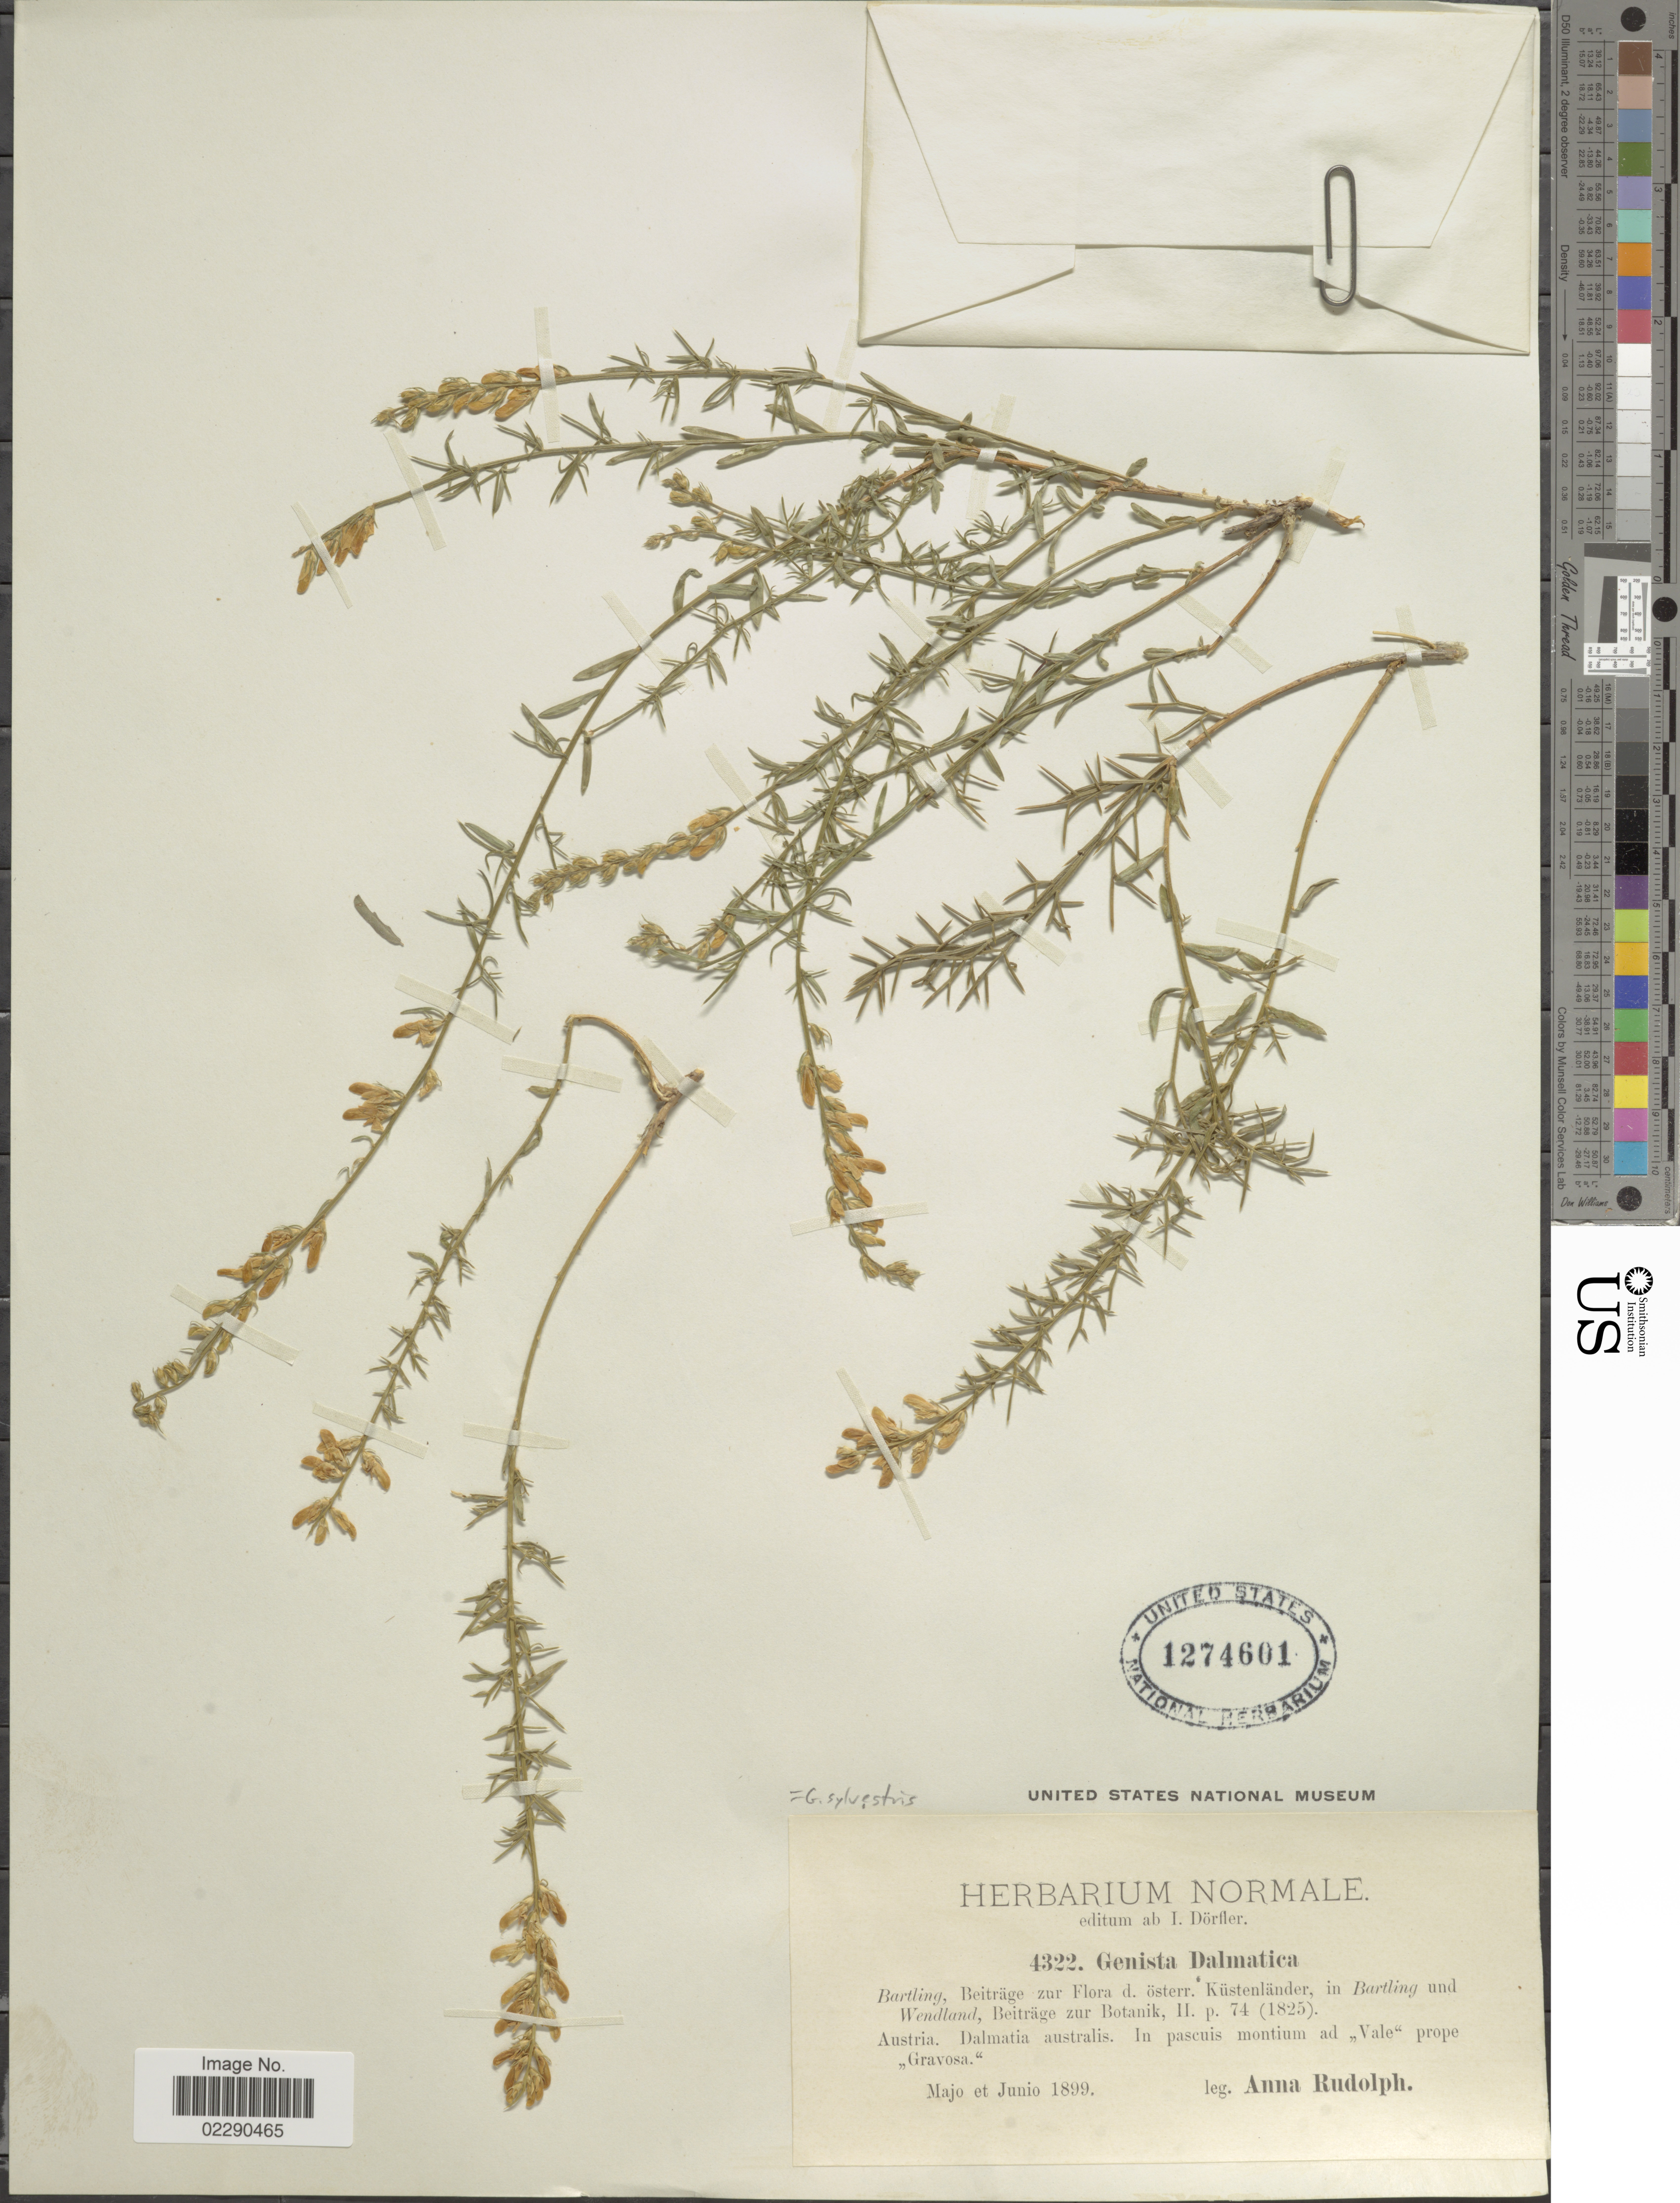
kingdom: Plantae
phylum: Tracheophyta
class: Magnoliopsida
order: Fabales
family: Fabaceae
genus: Genista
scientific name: Genista sylvestris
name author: Scop.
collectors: A. Rudolph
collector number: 4322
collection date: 1899-05/1899-06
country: Austria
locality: Dalmatia australis, ad Valle prope Gravosa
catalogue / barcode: US 1274601